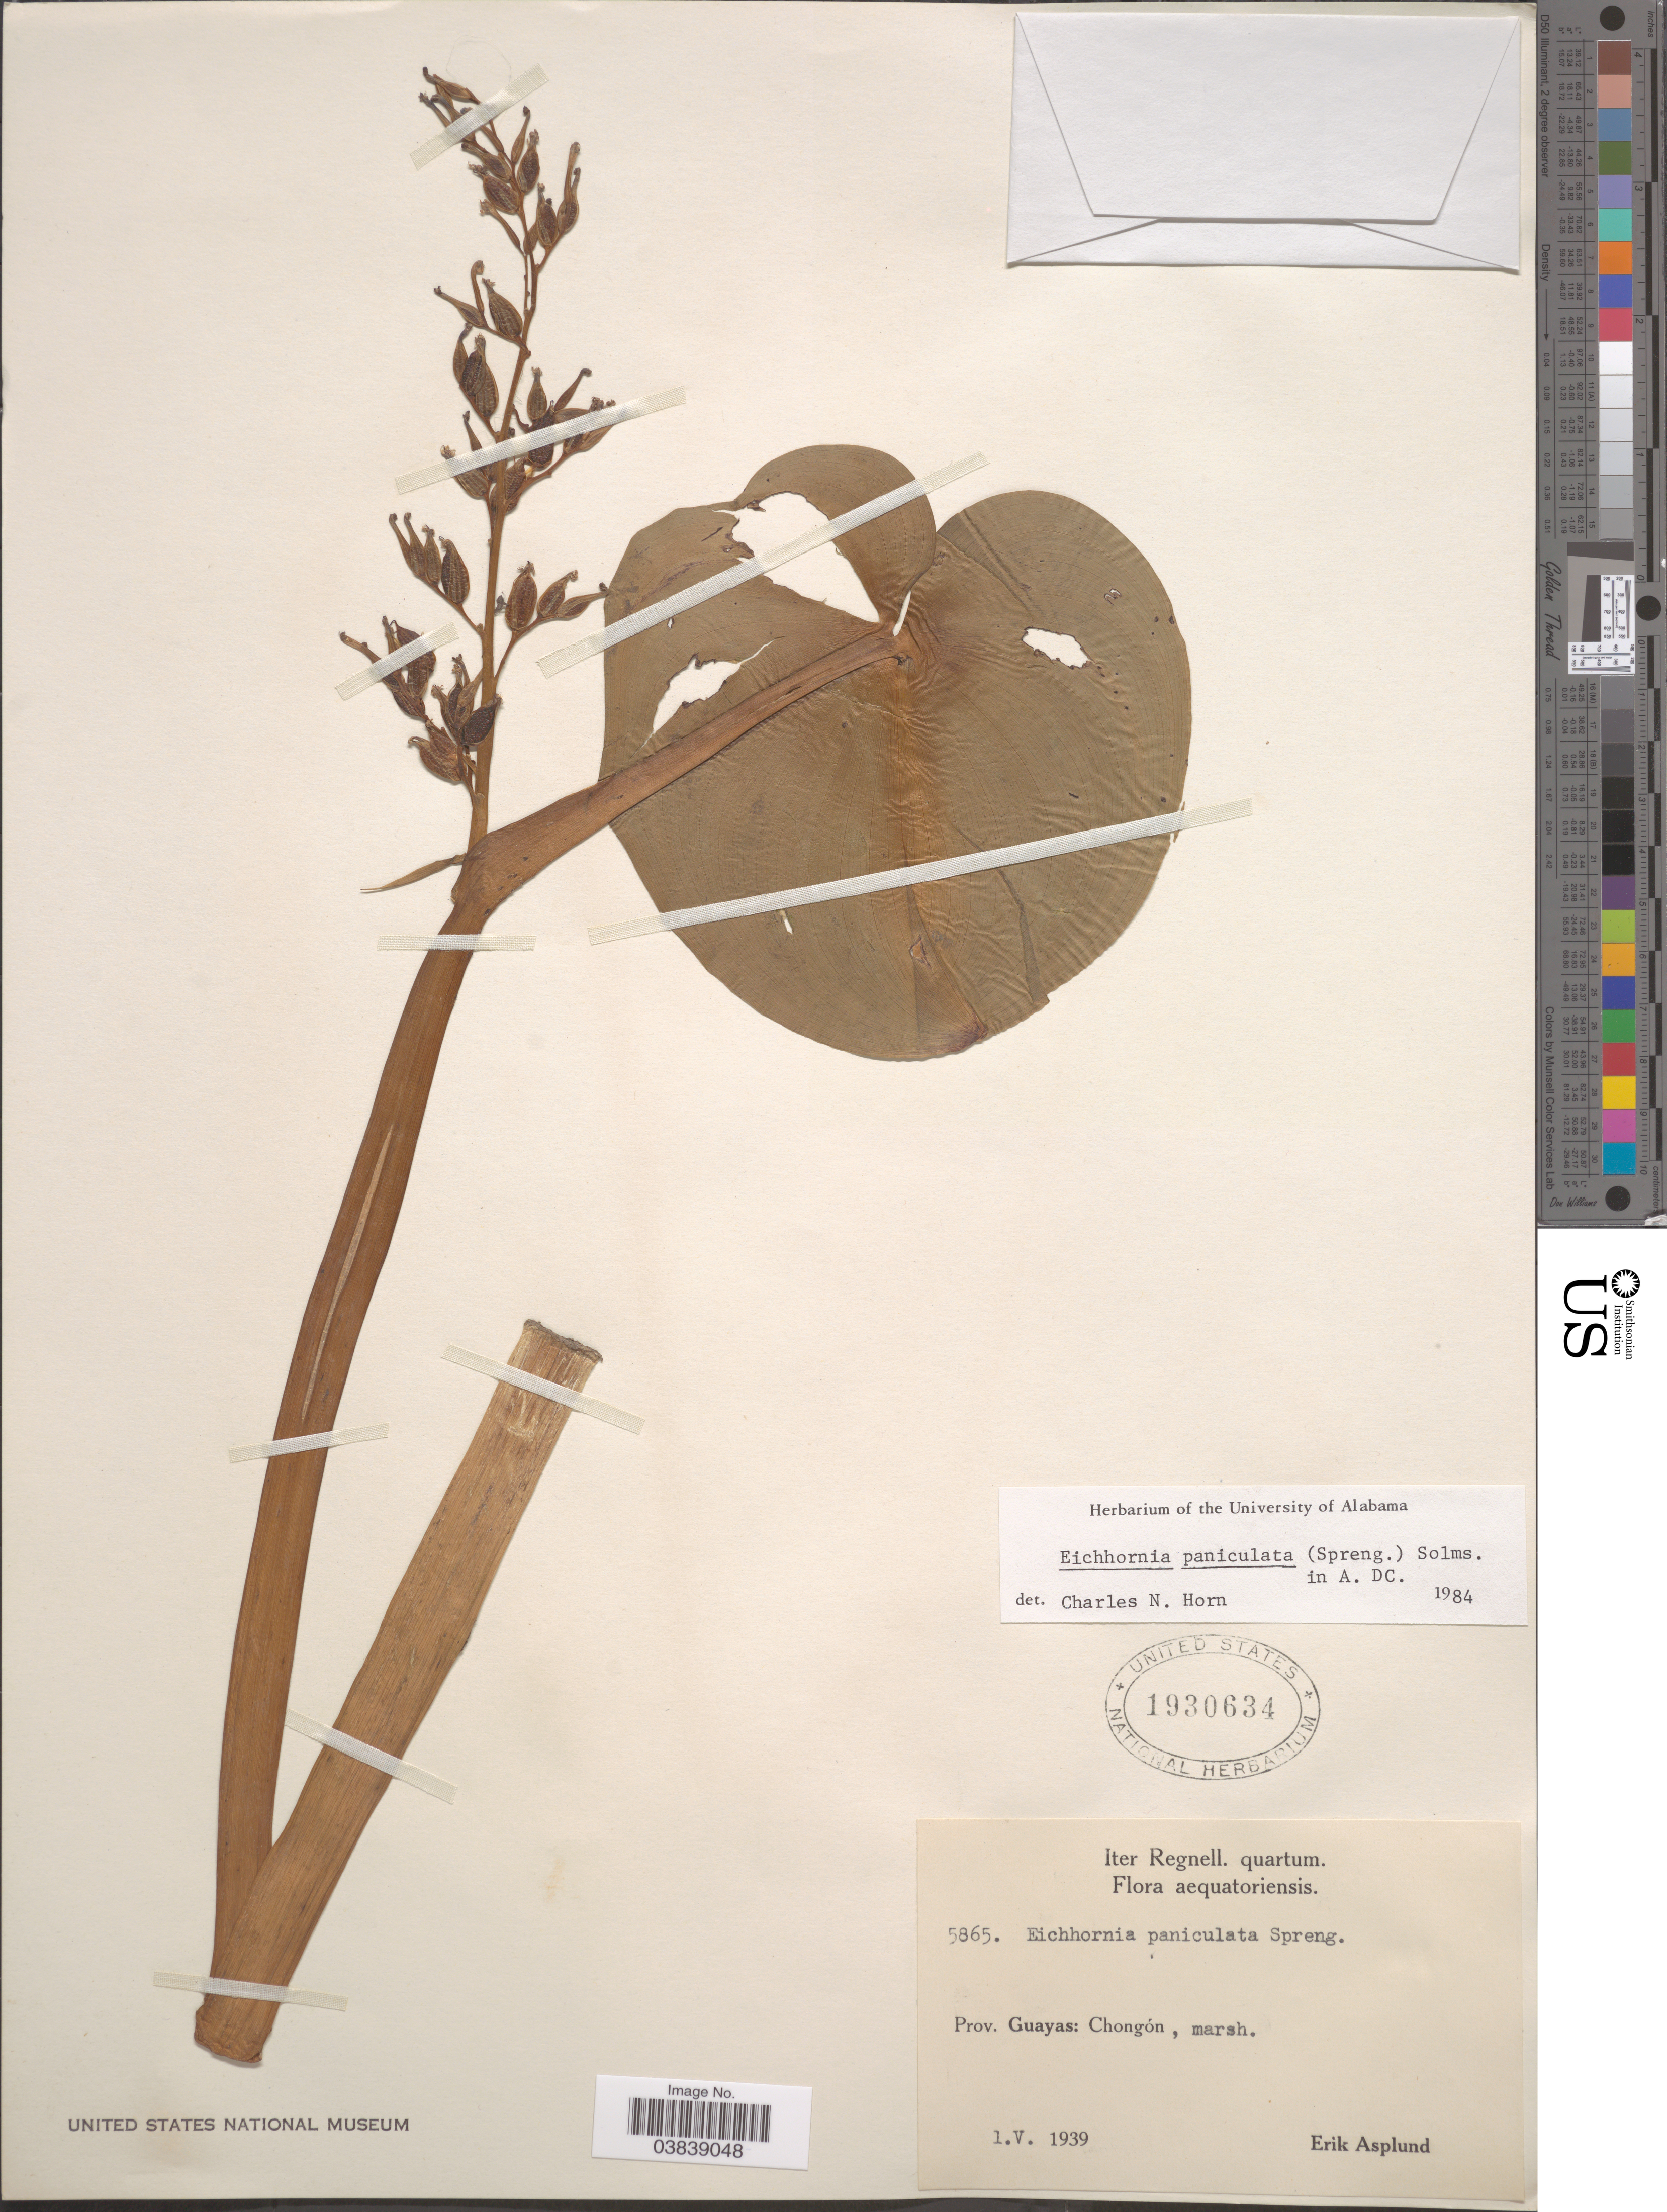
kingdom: Plantae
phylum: Tracheophyta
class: Liliopsida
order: Commelinales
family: Pontederiaceae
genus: Eichhornia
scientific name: Eichhornia paniculata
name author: Solms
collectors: E. Asplund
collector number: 8565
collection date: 1939-05-01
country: Ecuador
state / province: Guayas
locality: Aequatoriensis. Chongón.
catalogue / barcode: US 1930634